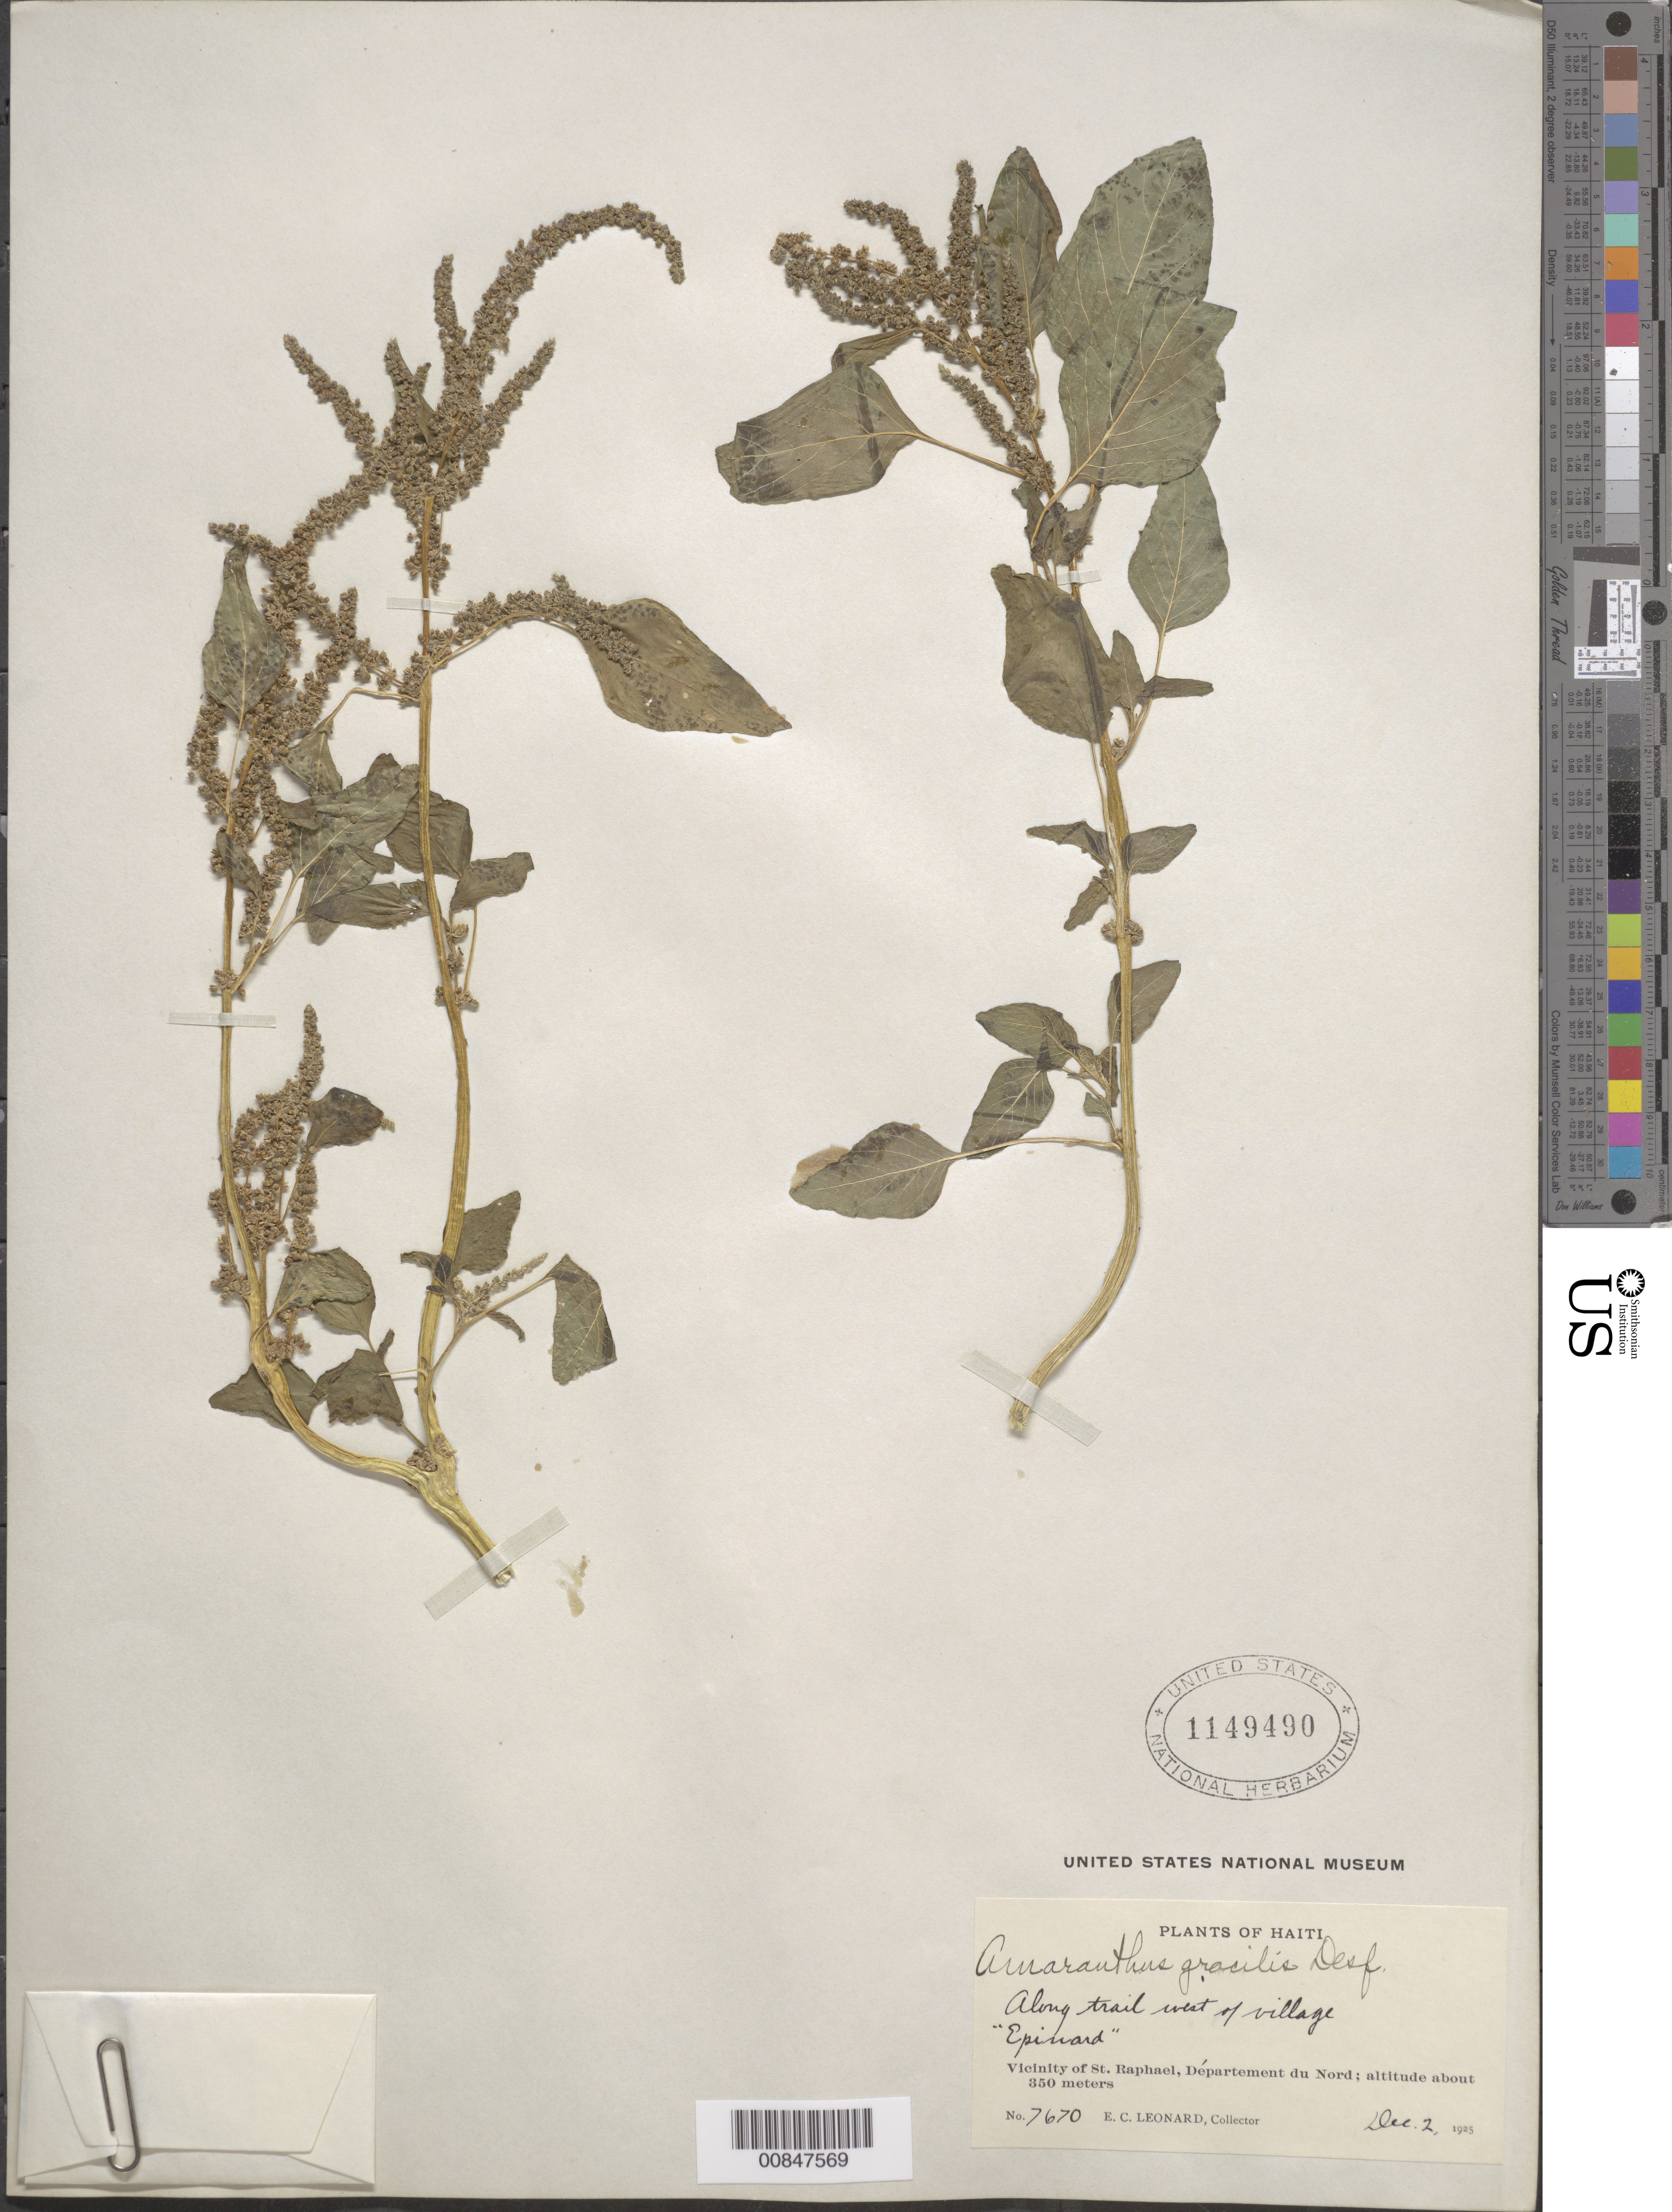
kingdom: Plantae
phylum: Tracheophyta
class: Magnoliopsida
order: Caryophyllales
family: Amaranthaceae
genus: Amaranthus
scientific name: Amaranthus viridis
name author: L.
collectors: E. C. Leonard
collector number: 7670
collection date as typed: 02 Dec 1925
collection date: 1925-12-02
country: Haiti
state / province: Nord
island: Hispaniola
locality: Vicinity of St. Raphael. Along trail west of village.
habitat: Along trail.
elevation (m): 350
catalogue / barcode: US 1149490